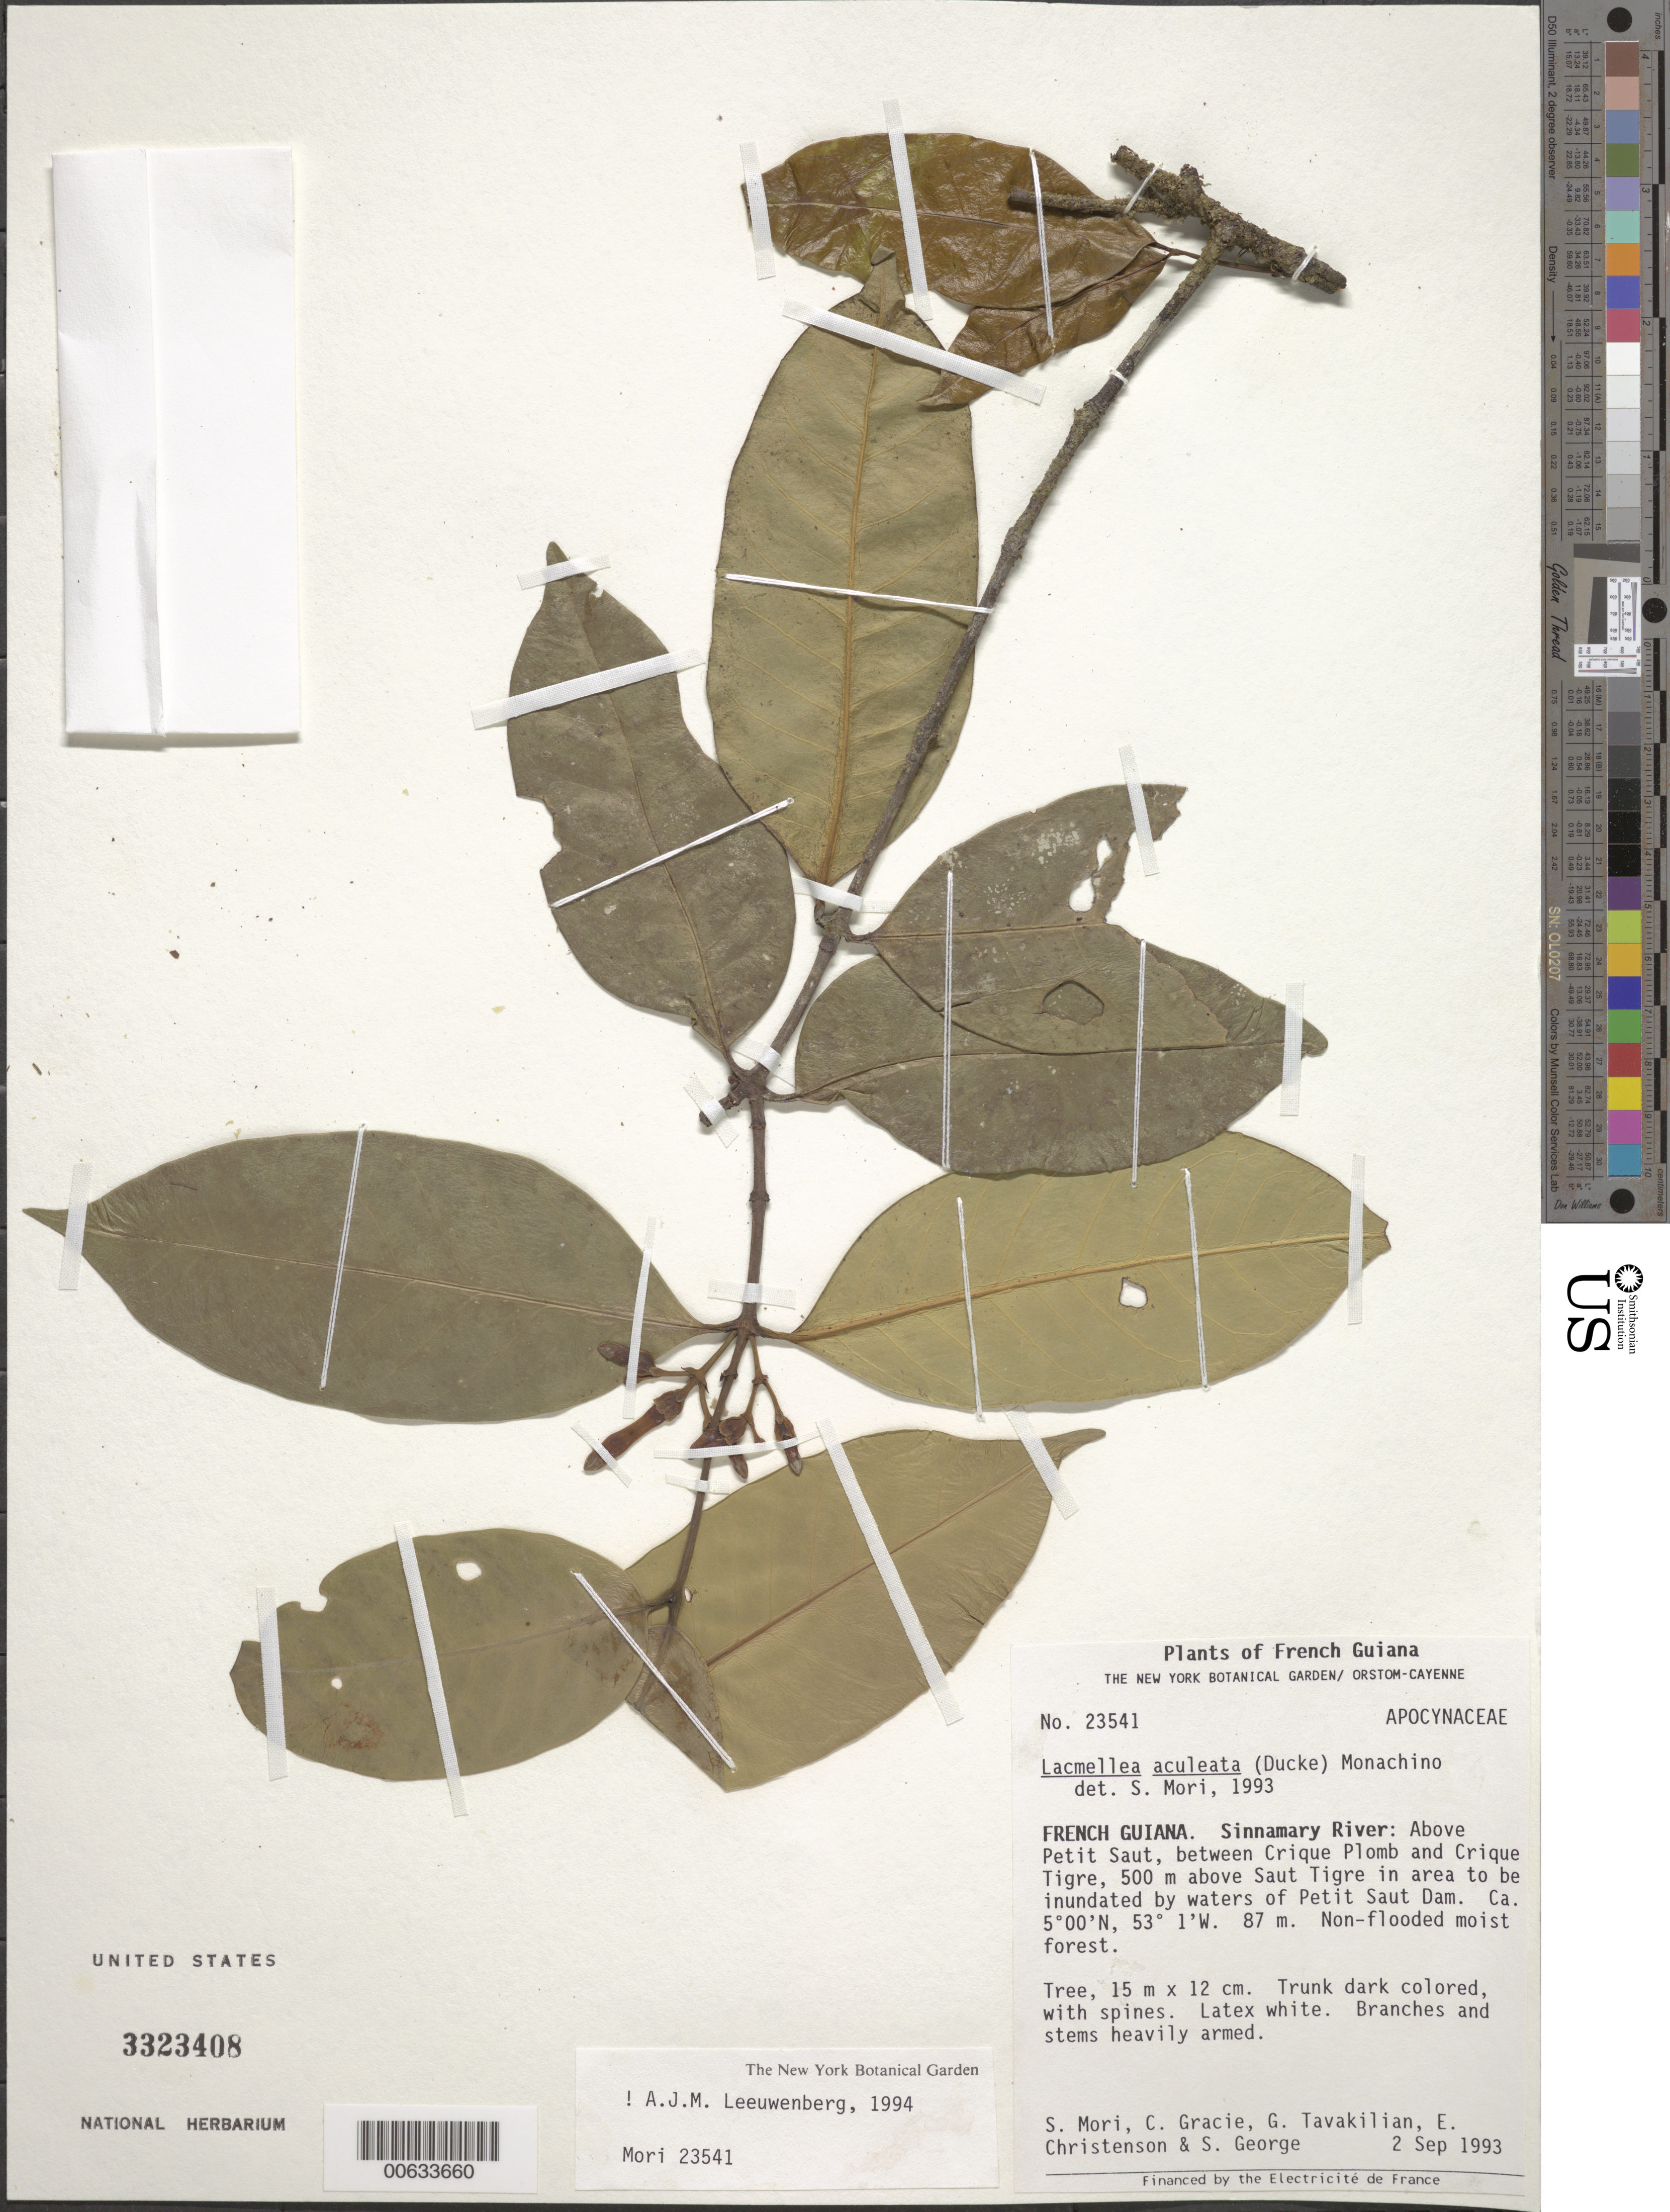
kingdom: Plantae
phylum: Tracheophyta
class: Magnoliopsida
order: Gentianales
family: Apocynaceae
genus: Lacmellea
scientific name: Lacmellea aculeata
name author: (Ducke) Monach.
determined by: Leeuwenberg, A. J. M.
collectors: S. Mori, C. A. Gracie, G. Tavakilian, E. Christenson & S. George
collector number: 23541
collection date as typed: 2-Sep-93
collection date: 1993-09-02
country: French Guiana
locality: Sinnamary River, above Petit Saut, between Crique Plomb and Crique Tigre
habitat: Non-flooded moist forest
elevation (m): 87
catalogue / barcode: US 3323408